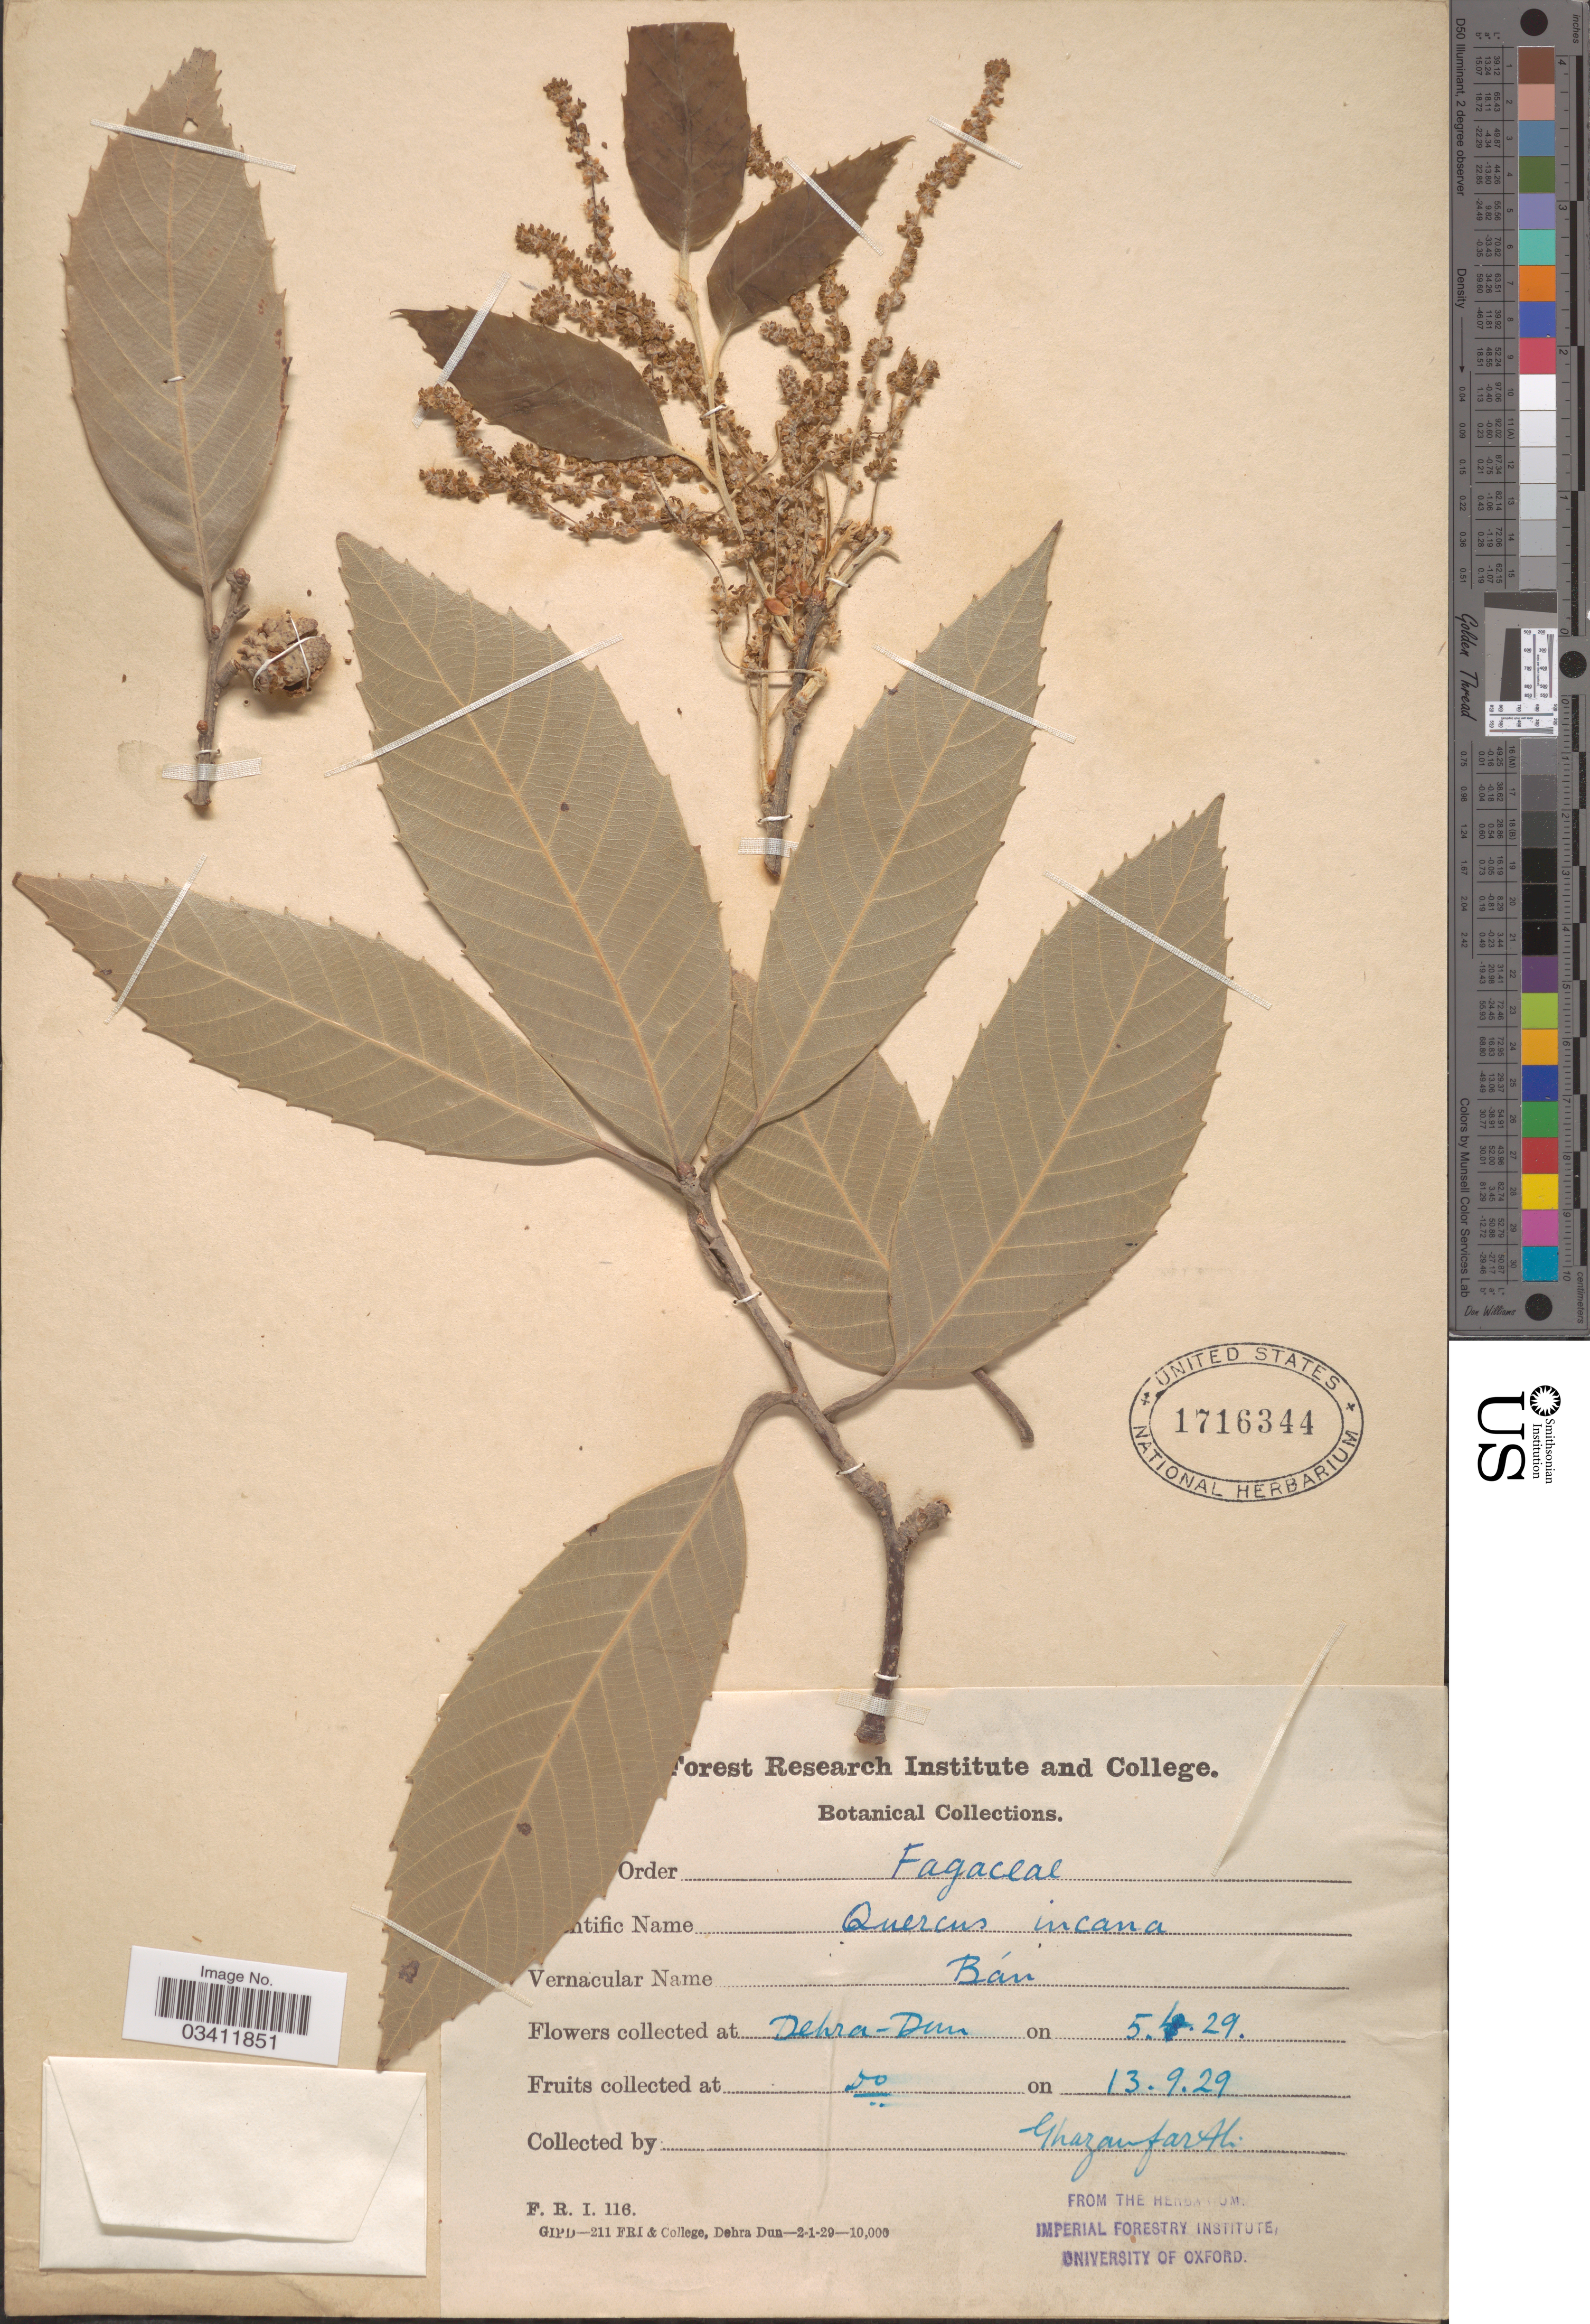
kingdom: Plantae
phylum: Tracheophyta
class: Magnoliopsida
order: Fagales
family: Fagaceae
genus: Quercus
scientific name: Quercus incana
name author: W. Bartram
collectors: -. Ghazanfarth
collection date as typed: Transcribed d/m/y: 5/4/29 to 13/9/29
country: India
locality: Dehra-Dun.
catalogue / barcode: US 1716344